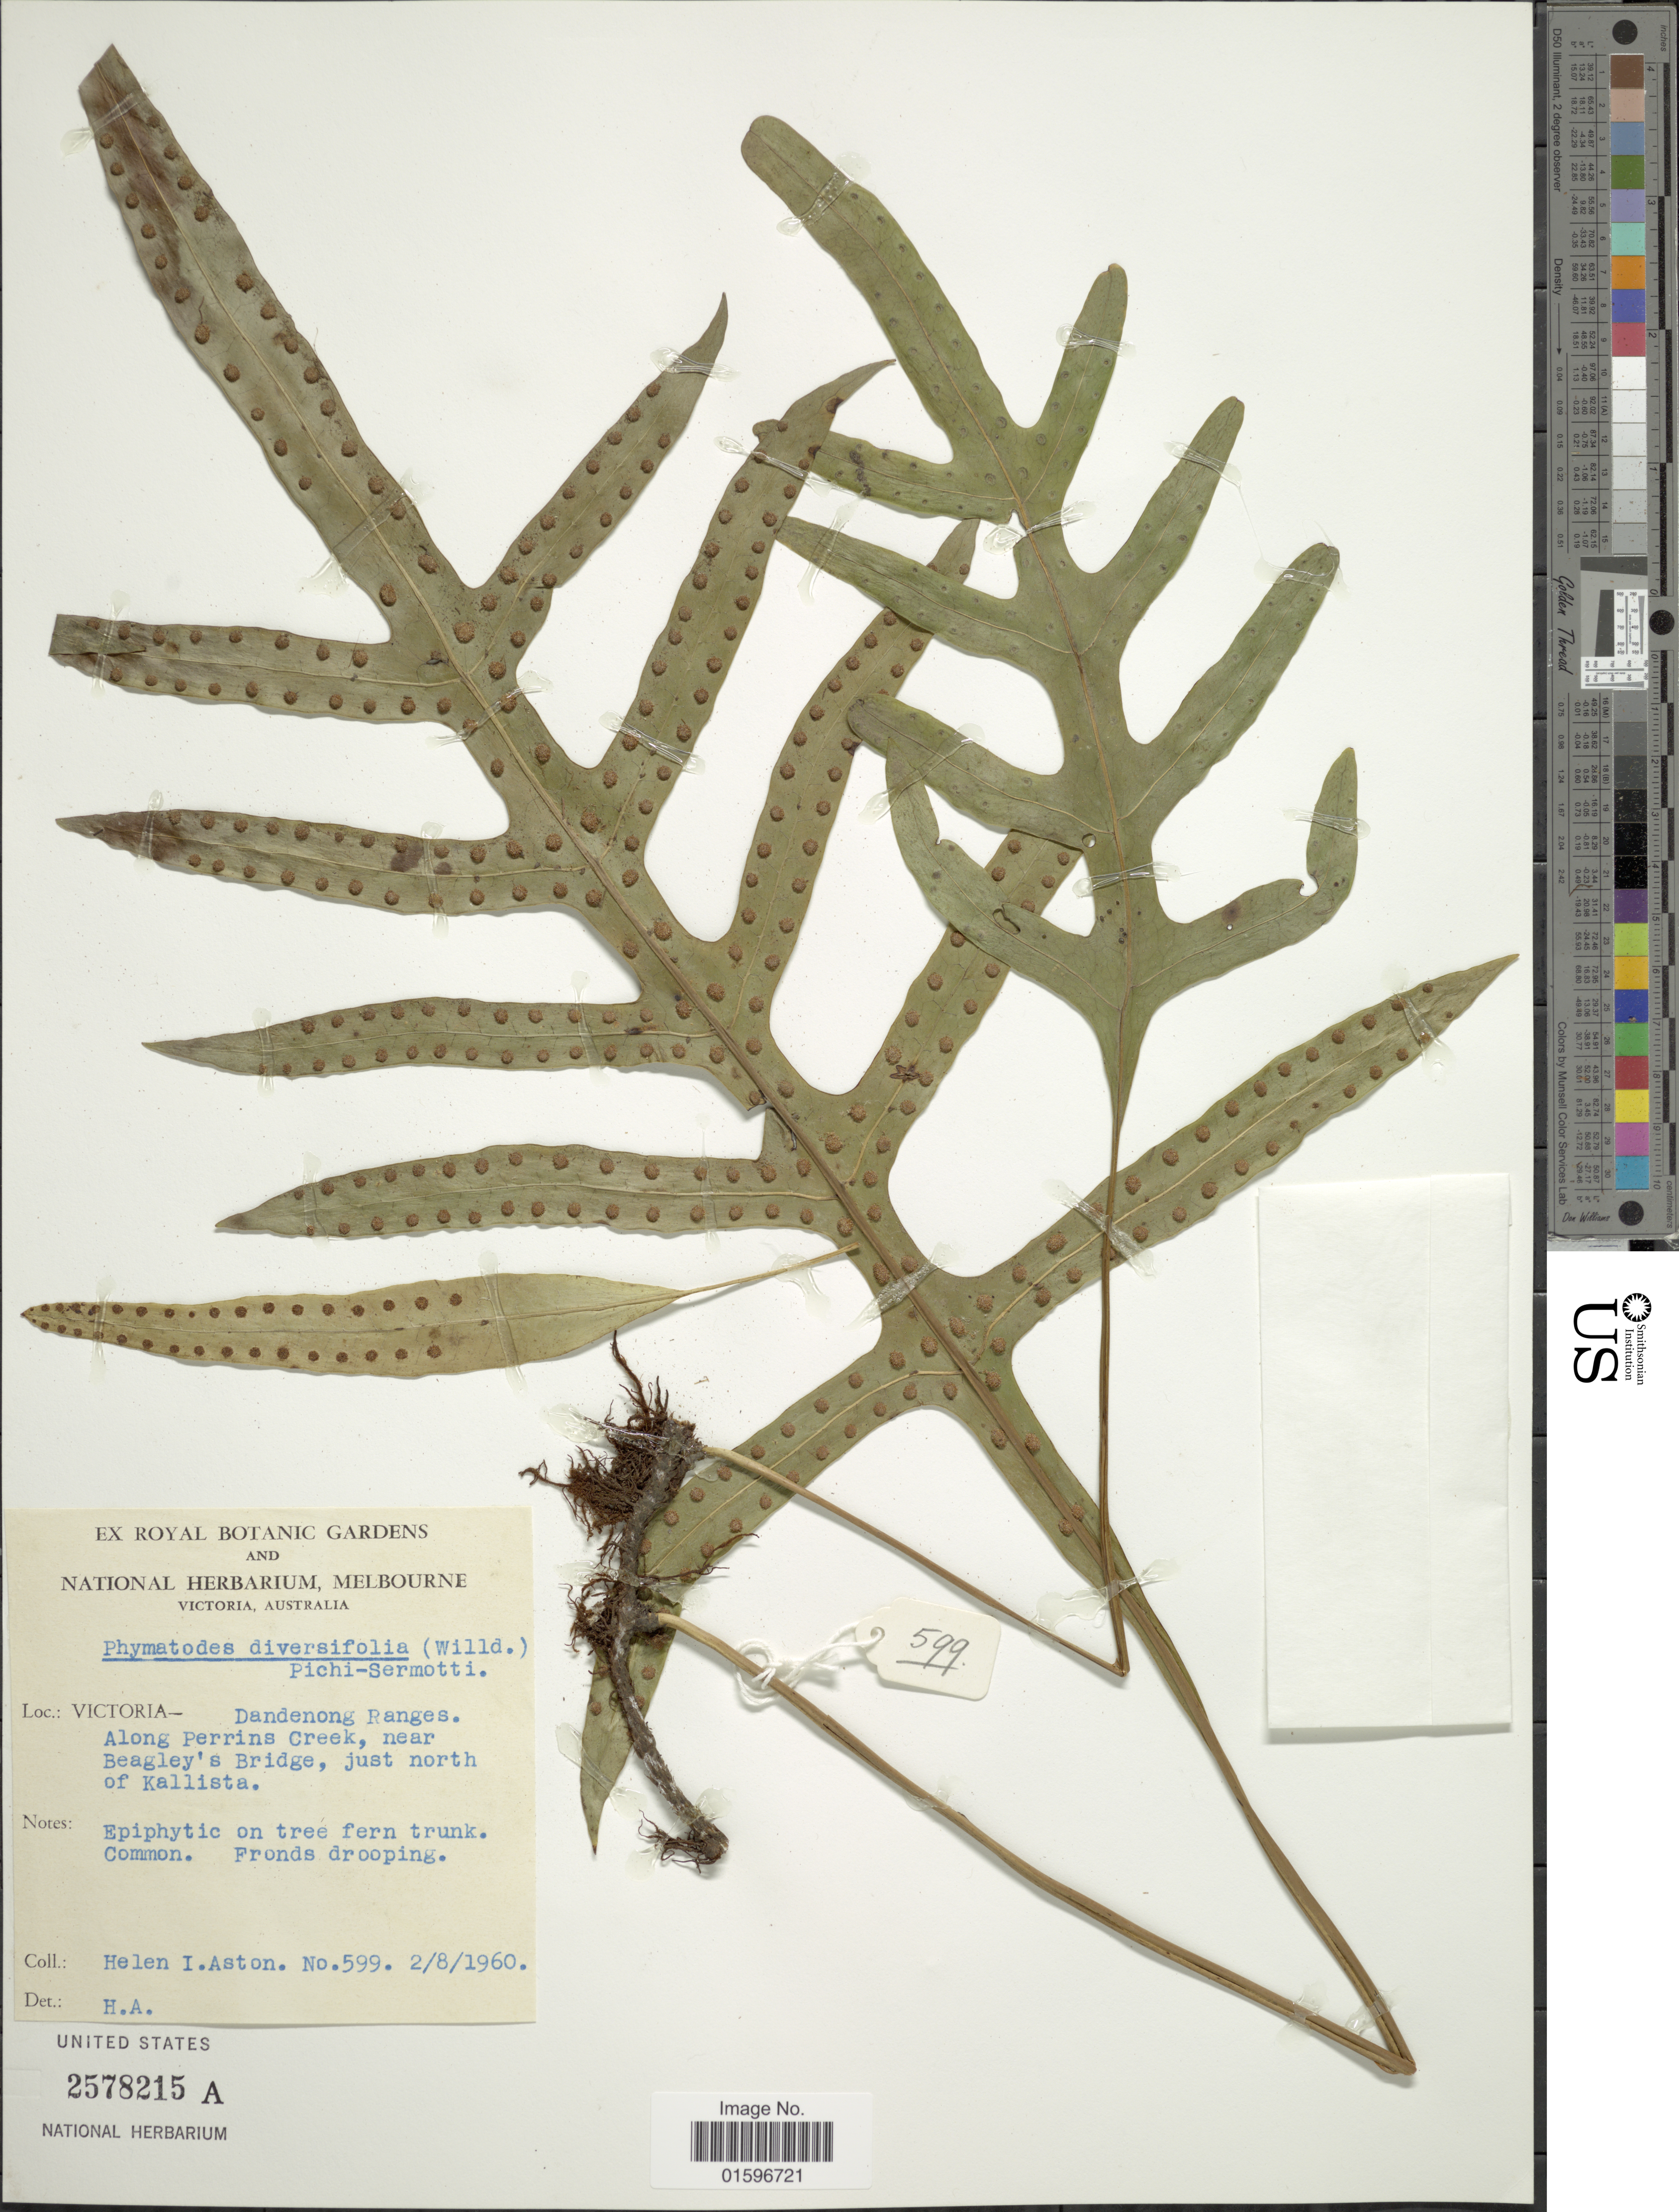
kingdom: Plantae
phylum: Tracheophyta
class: Polypodiopsida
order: Polypodiales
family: Polypodiaceae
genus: Polypodium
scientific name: Polypodium diversifolium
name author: Sw.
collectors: H. I. Aston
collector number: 599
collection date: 1960-08-02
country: Australia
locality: Victorie, Australia, Dandenong Ranges. Along Perrins Creek, near Beagley's Bridge, just north of Kallista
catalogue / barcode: US 2578215A